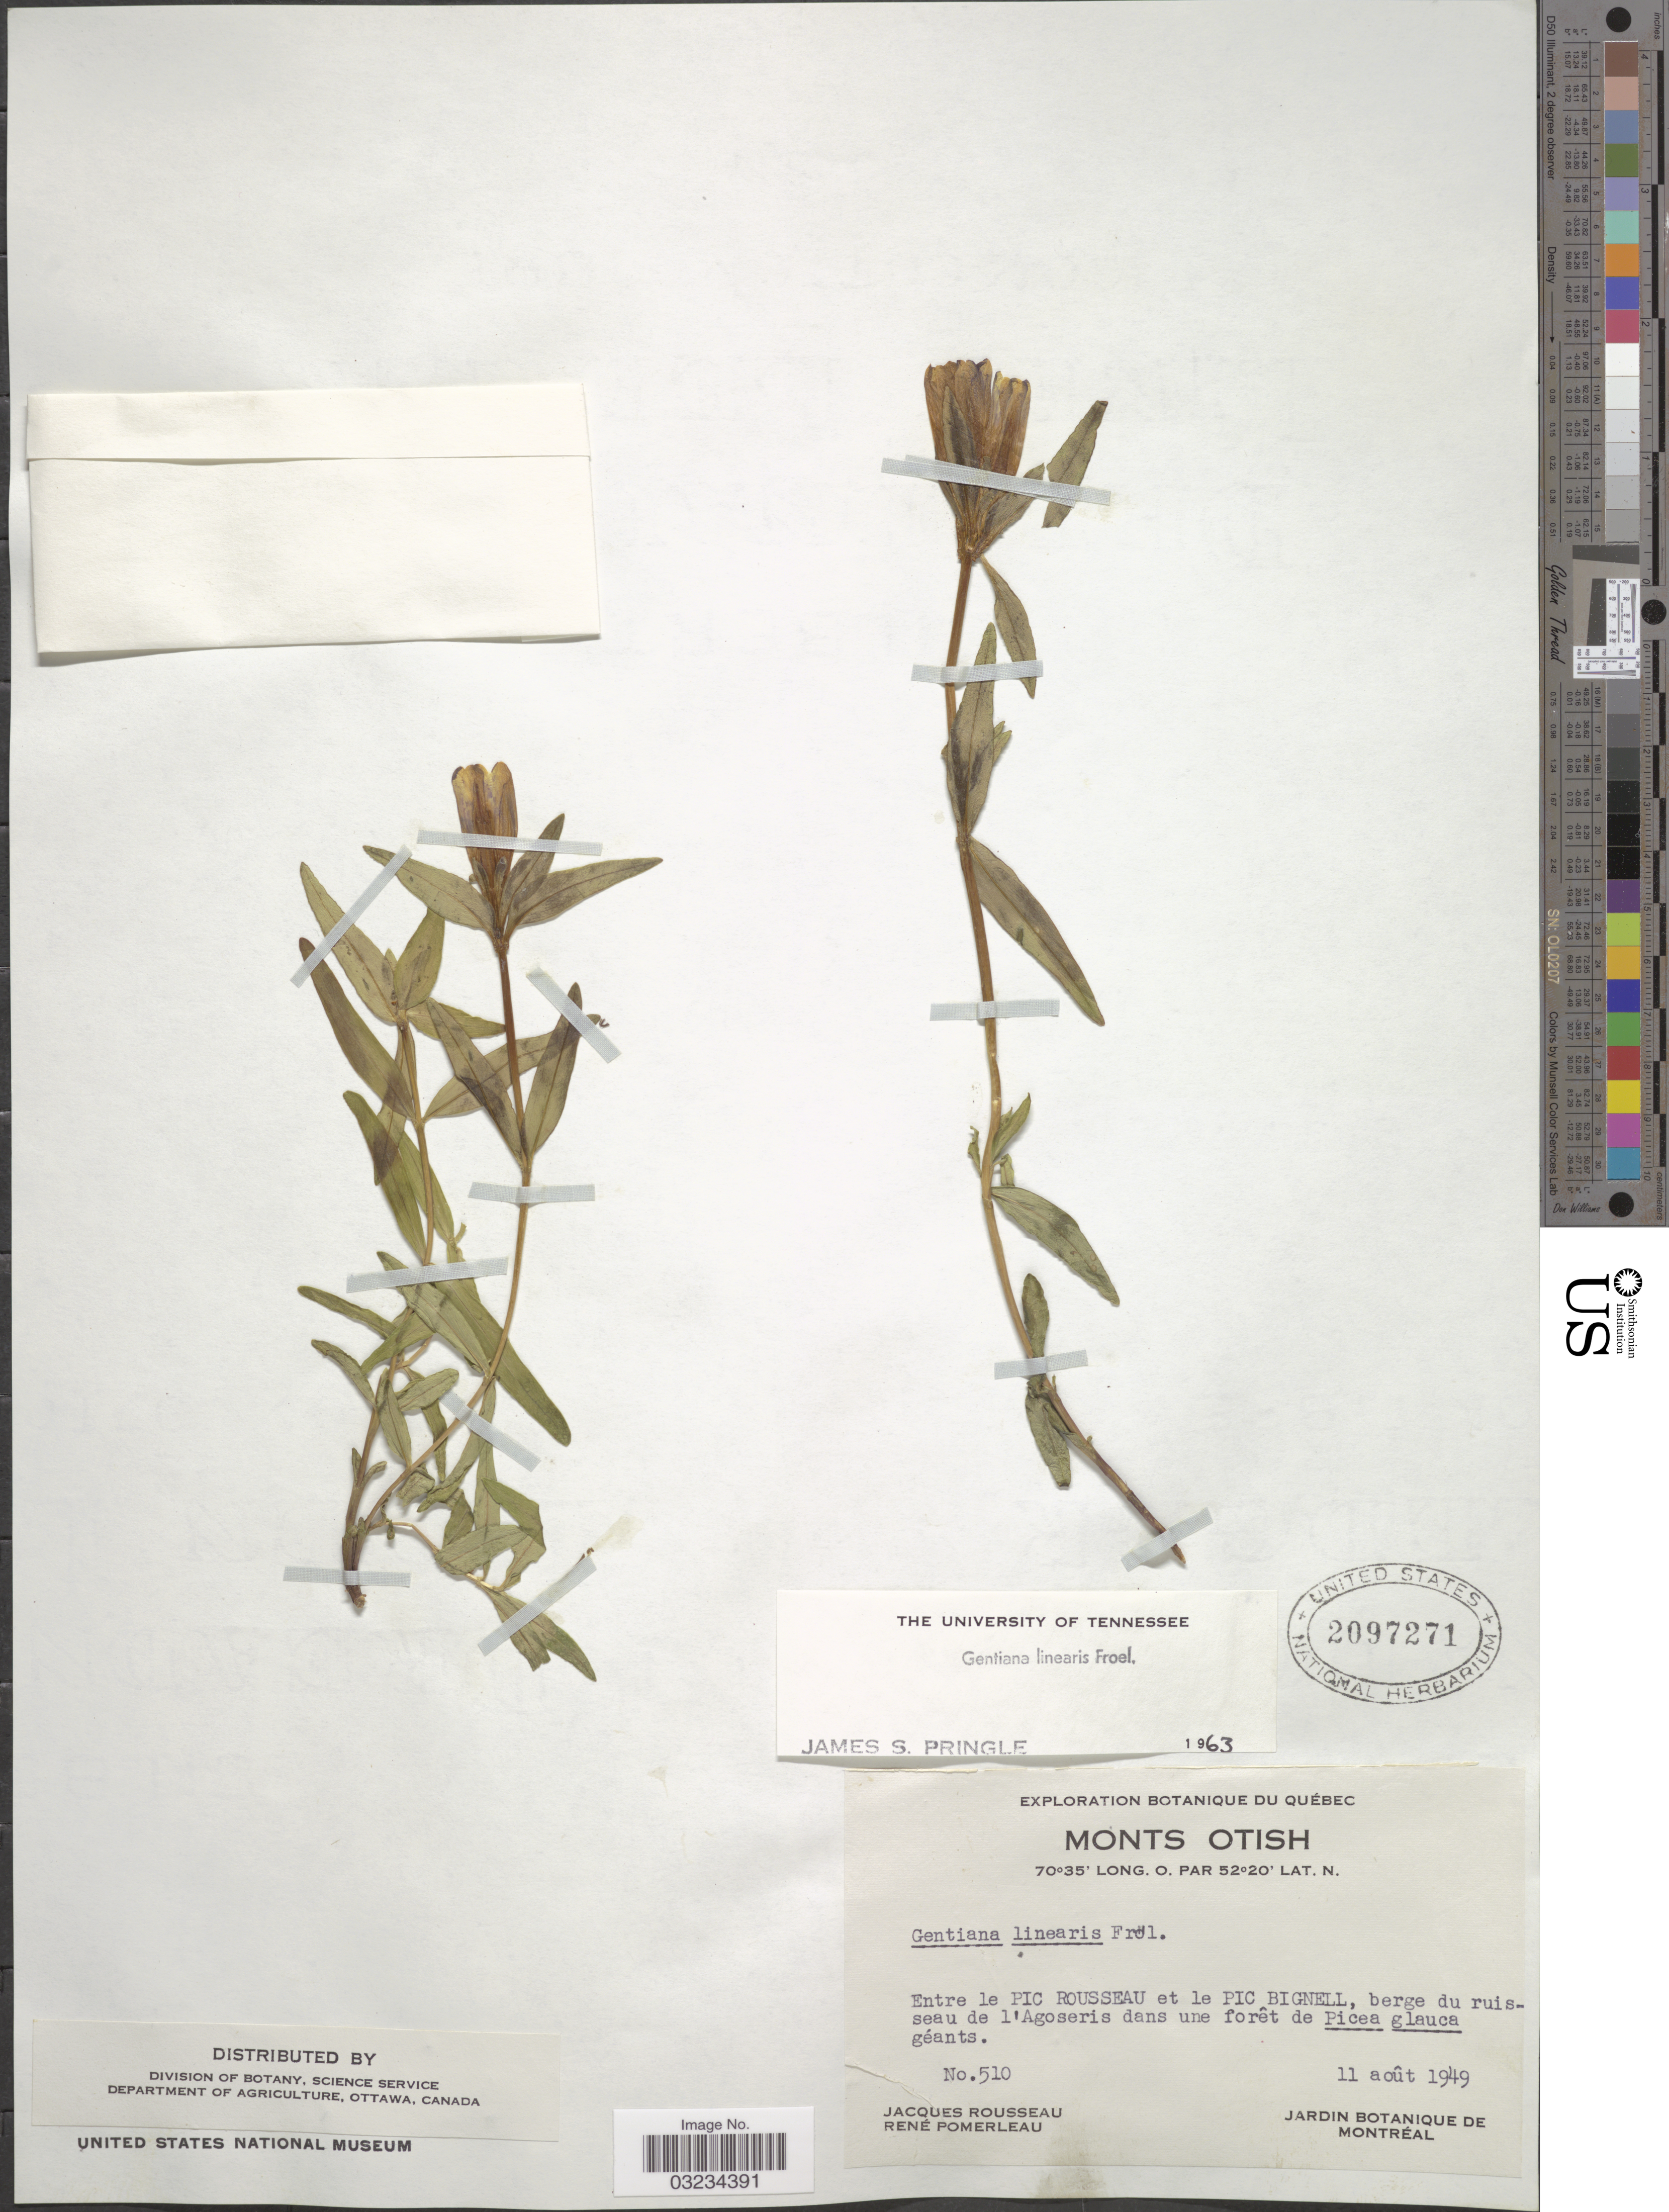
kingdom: Plantae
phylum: Tracheophyta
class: Magnoliopsida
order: Gentianales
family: Gentianaceae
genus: Gentiana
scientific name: Gentiana linearis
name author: Froel.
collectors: J. Rousseau & R. Pomerleau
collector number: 510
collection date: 1949-08-11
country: Canada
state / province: Quebec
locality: Monts Otish. Entre le Pic Rousseau et le Pic Bignell, berge du ruisseau de l'Agoseris.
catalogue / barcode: US 2097271